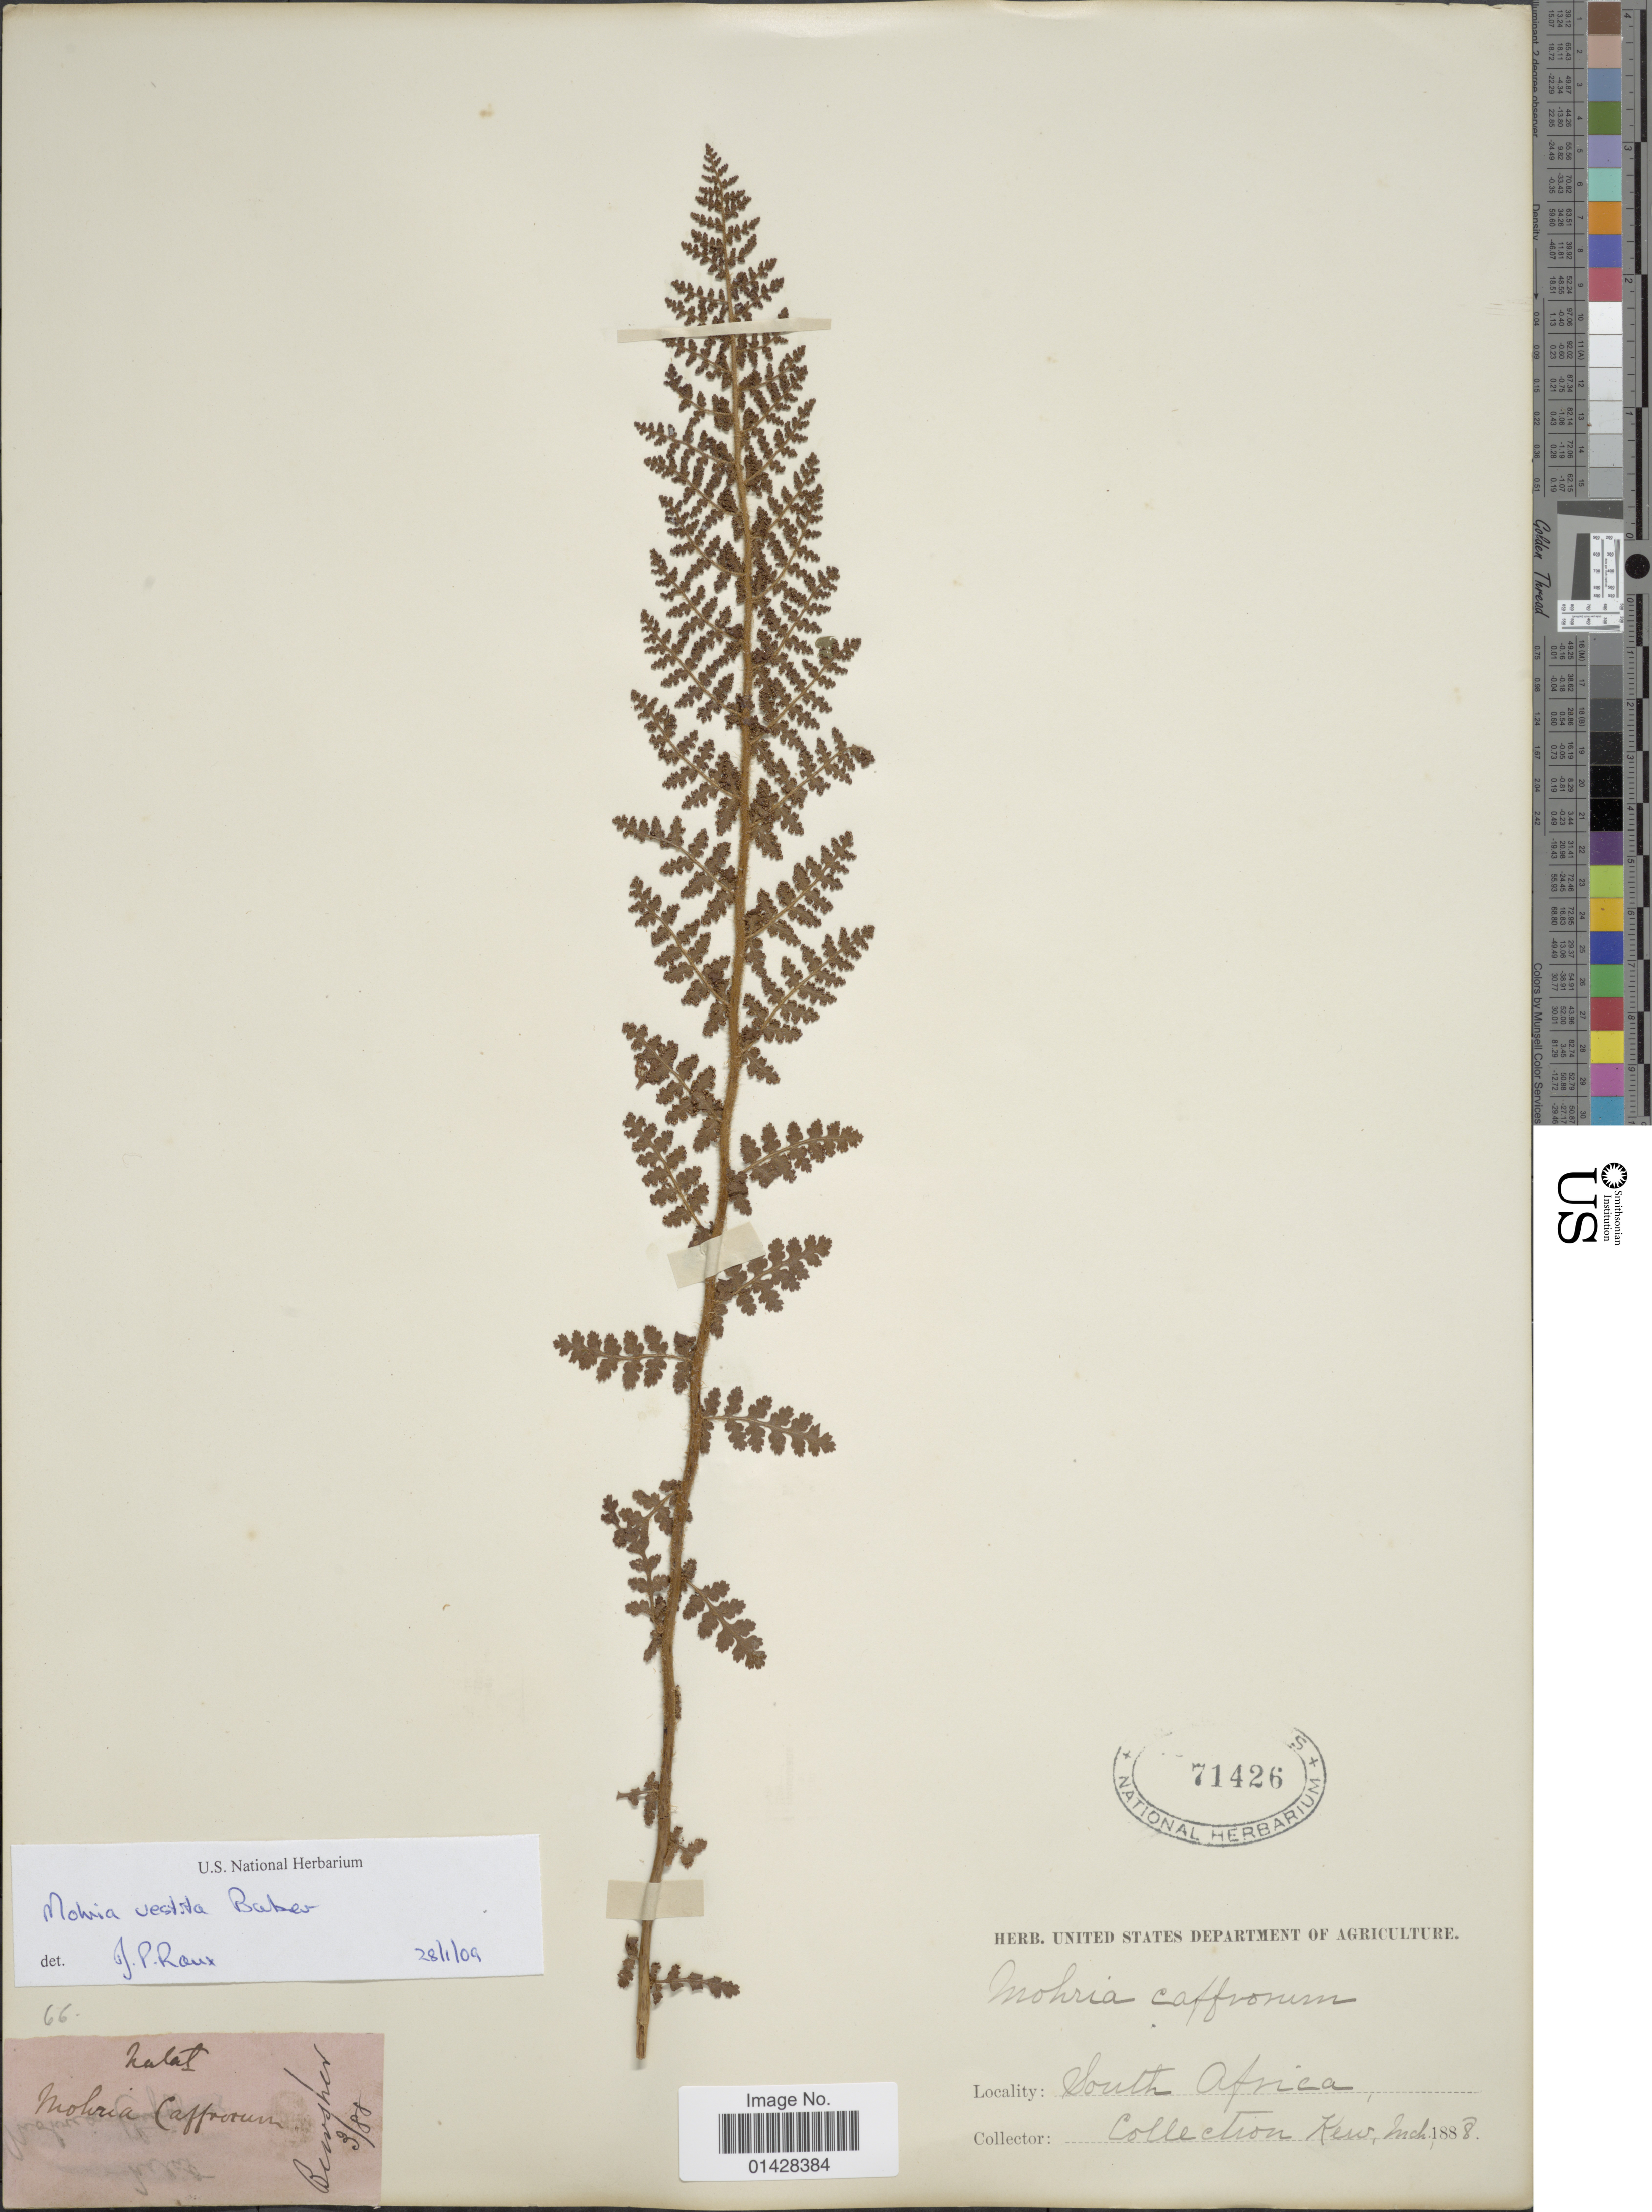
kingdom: Plantae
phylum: Tracheophyta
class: Polypodiopsida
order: Schizaeales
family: Anemiaceae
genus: Anemia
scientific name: Anemia vestita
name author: (Baker) Christenh.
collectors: Bewsher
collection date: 1888-03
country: South Africa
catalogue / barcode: US 71426